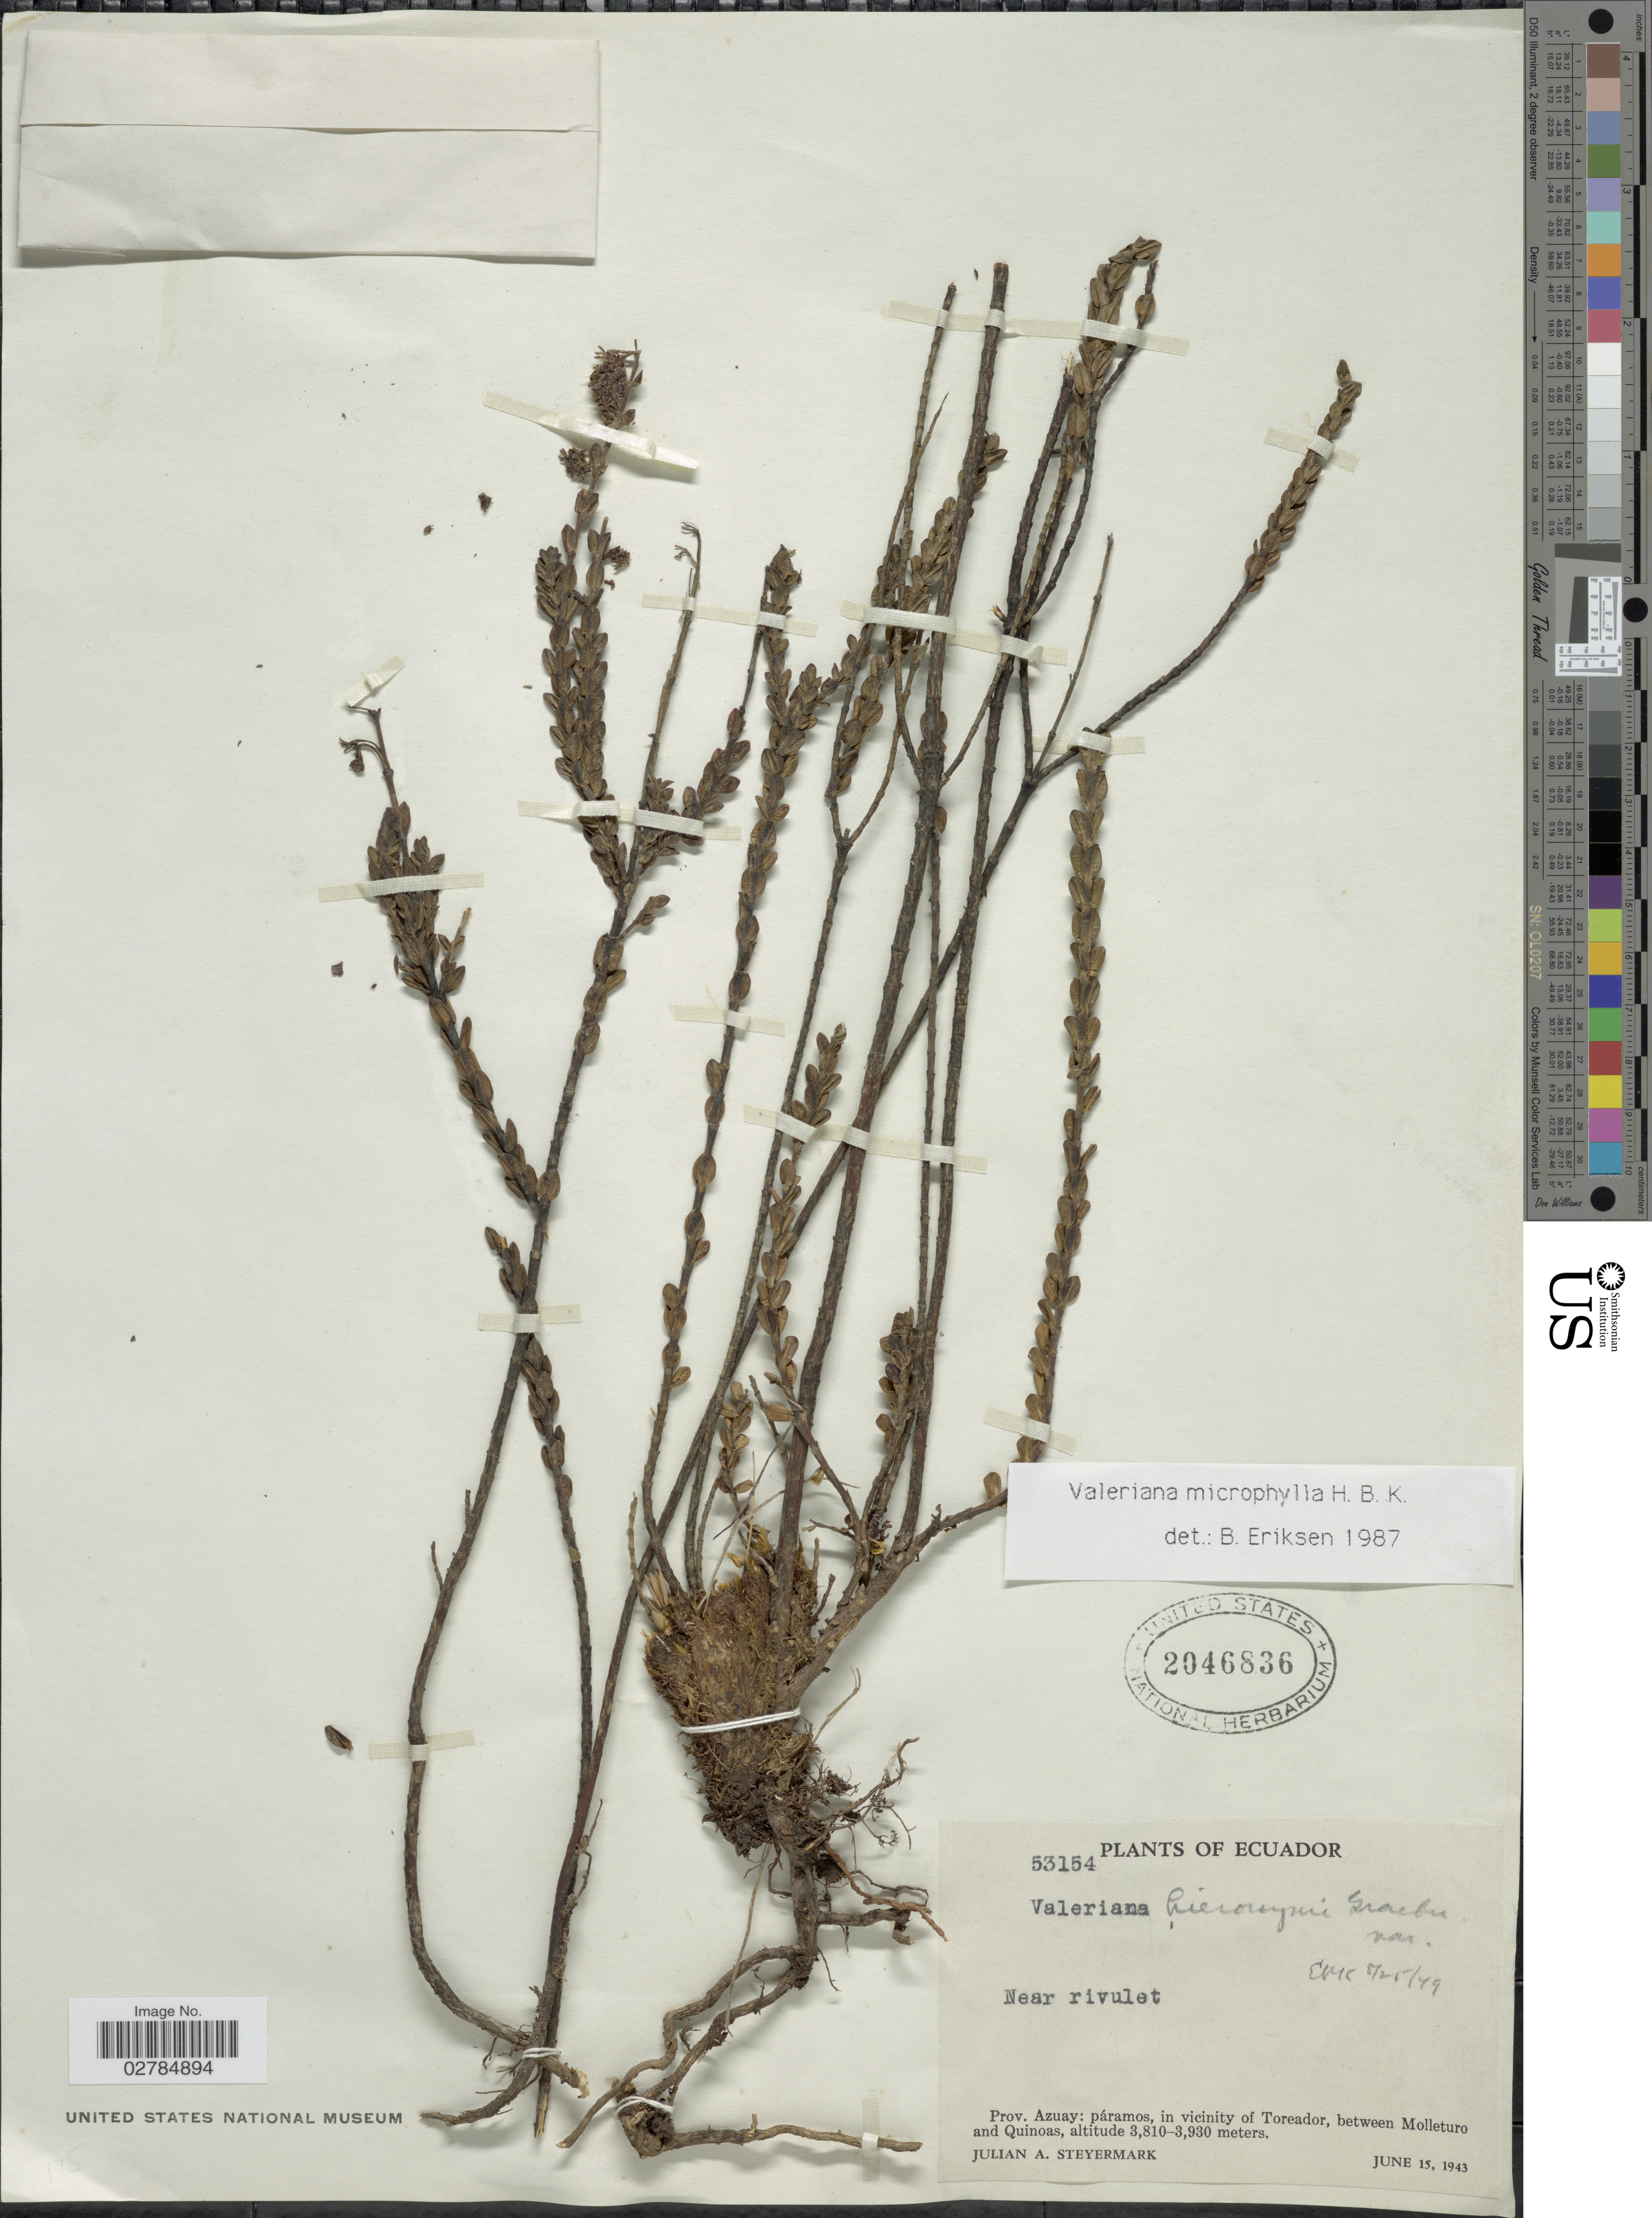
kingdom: Plantae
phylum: Tracheophyta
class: Magnoliopsida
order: Dipsacales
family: Caprifoliaceae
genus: Valeriana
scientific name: Valeriana microphylla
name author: Kunth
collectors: J. Steyermark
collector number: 53154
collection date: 1943-06-15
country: Ecuador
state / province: Azuay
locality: Páramos, in vicinity of Toreador, between Molleturo and Quinoas.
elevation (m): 3810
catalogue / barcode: US 2046836